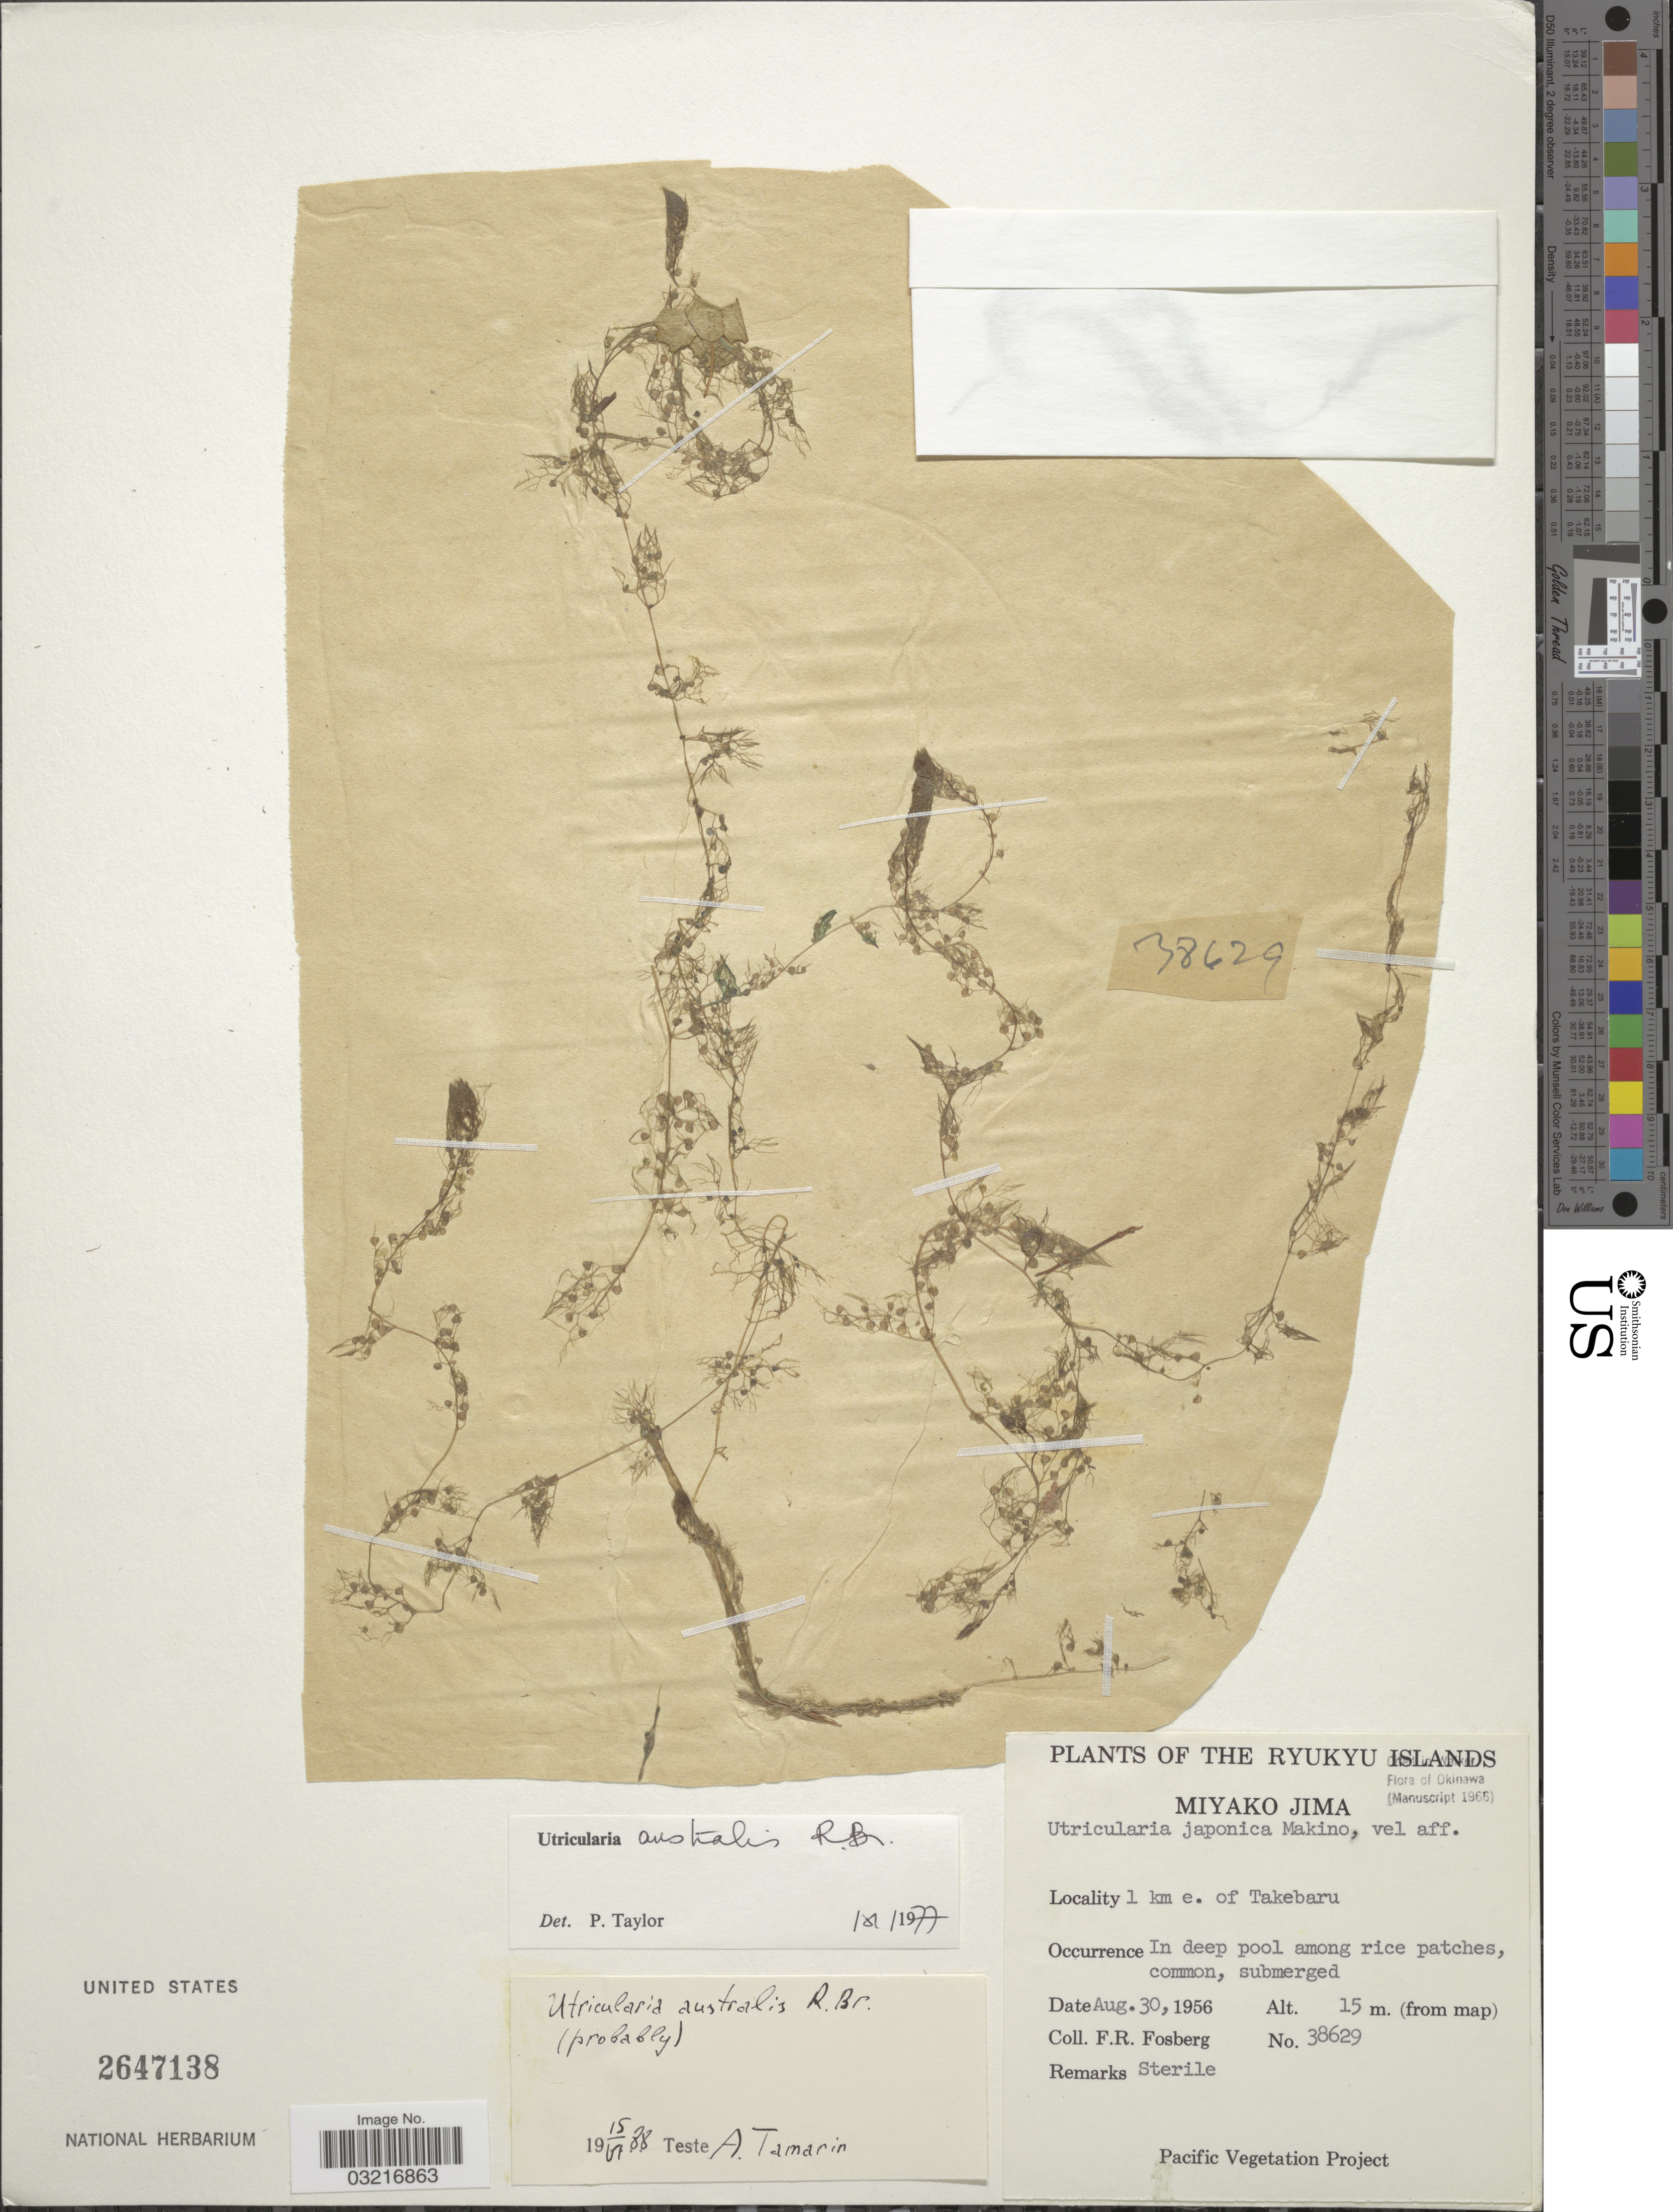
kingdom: Plantae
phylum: Tracheophyta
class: Magnoliopsida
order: Lamiales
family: Lentibulariaceae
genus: Utricularia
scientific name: Utricularia australis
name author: R. Br.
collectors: F. R. Fosberg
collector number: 38629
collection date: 1956-08-30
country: Japan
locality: The Ryukyu Islands, Miyako Jima, 1 km e. of Takebaru.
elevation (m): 15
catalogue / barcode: US 2647138